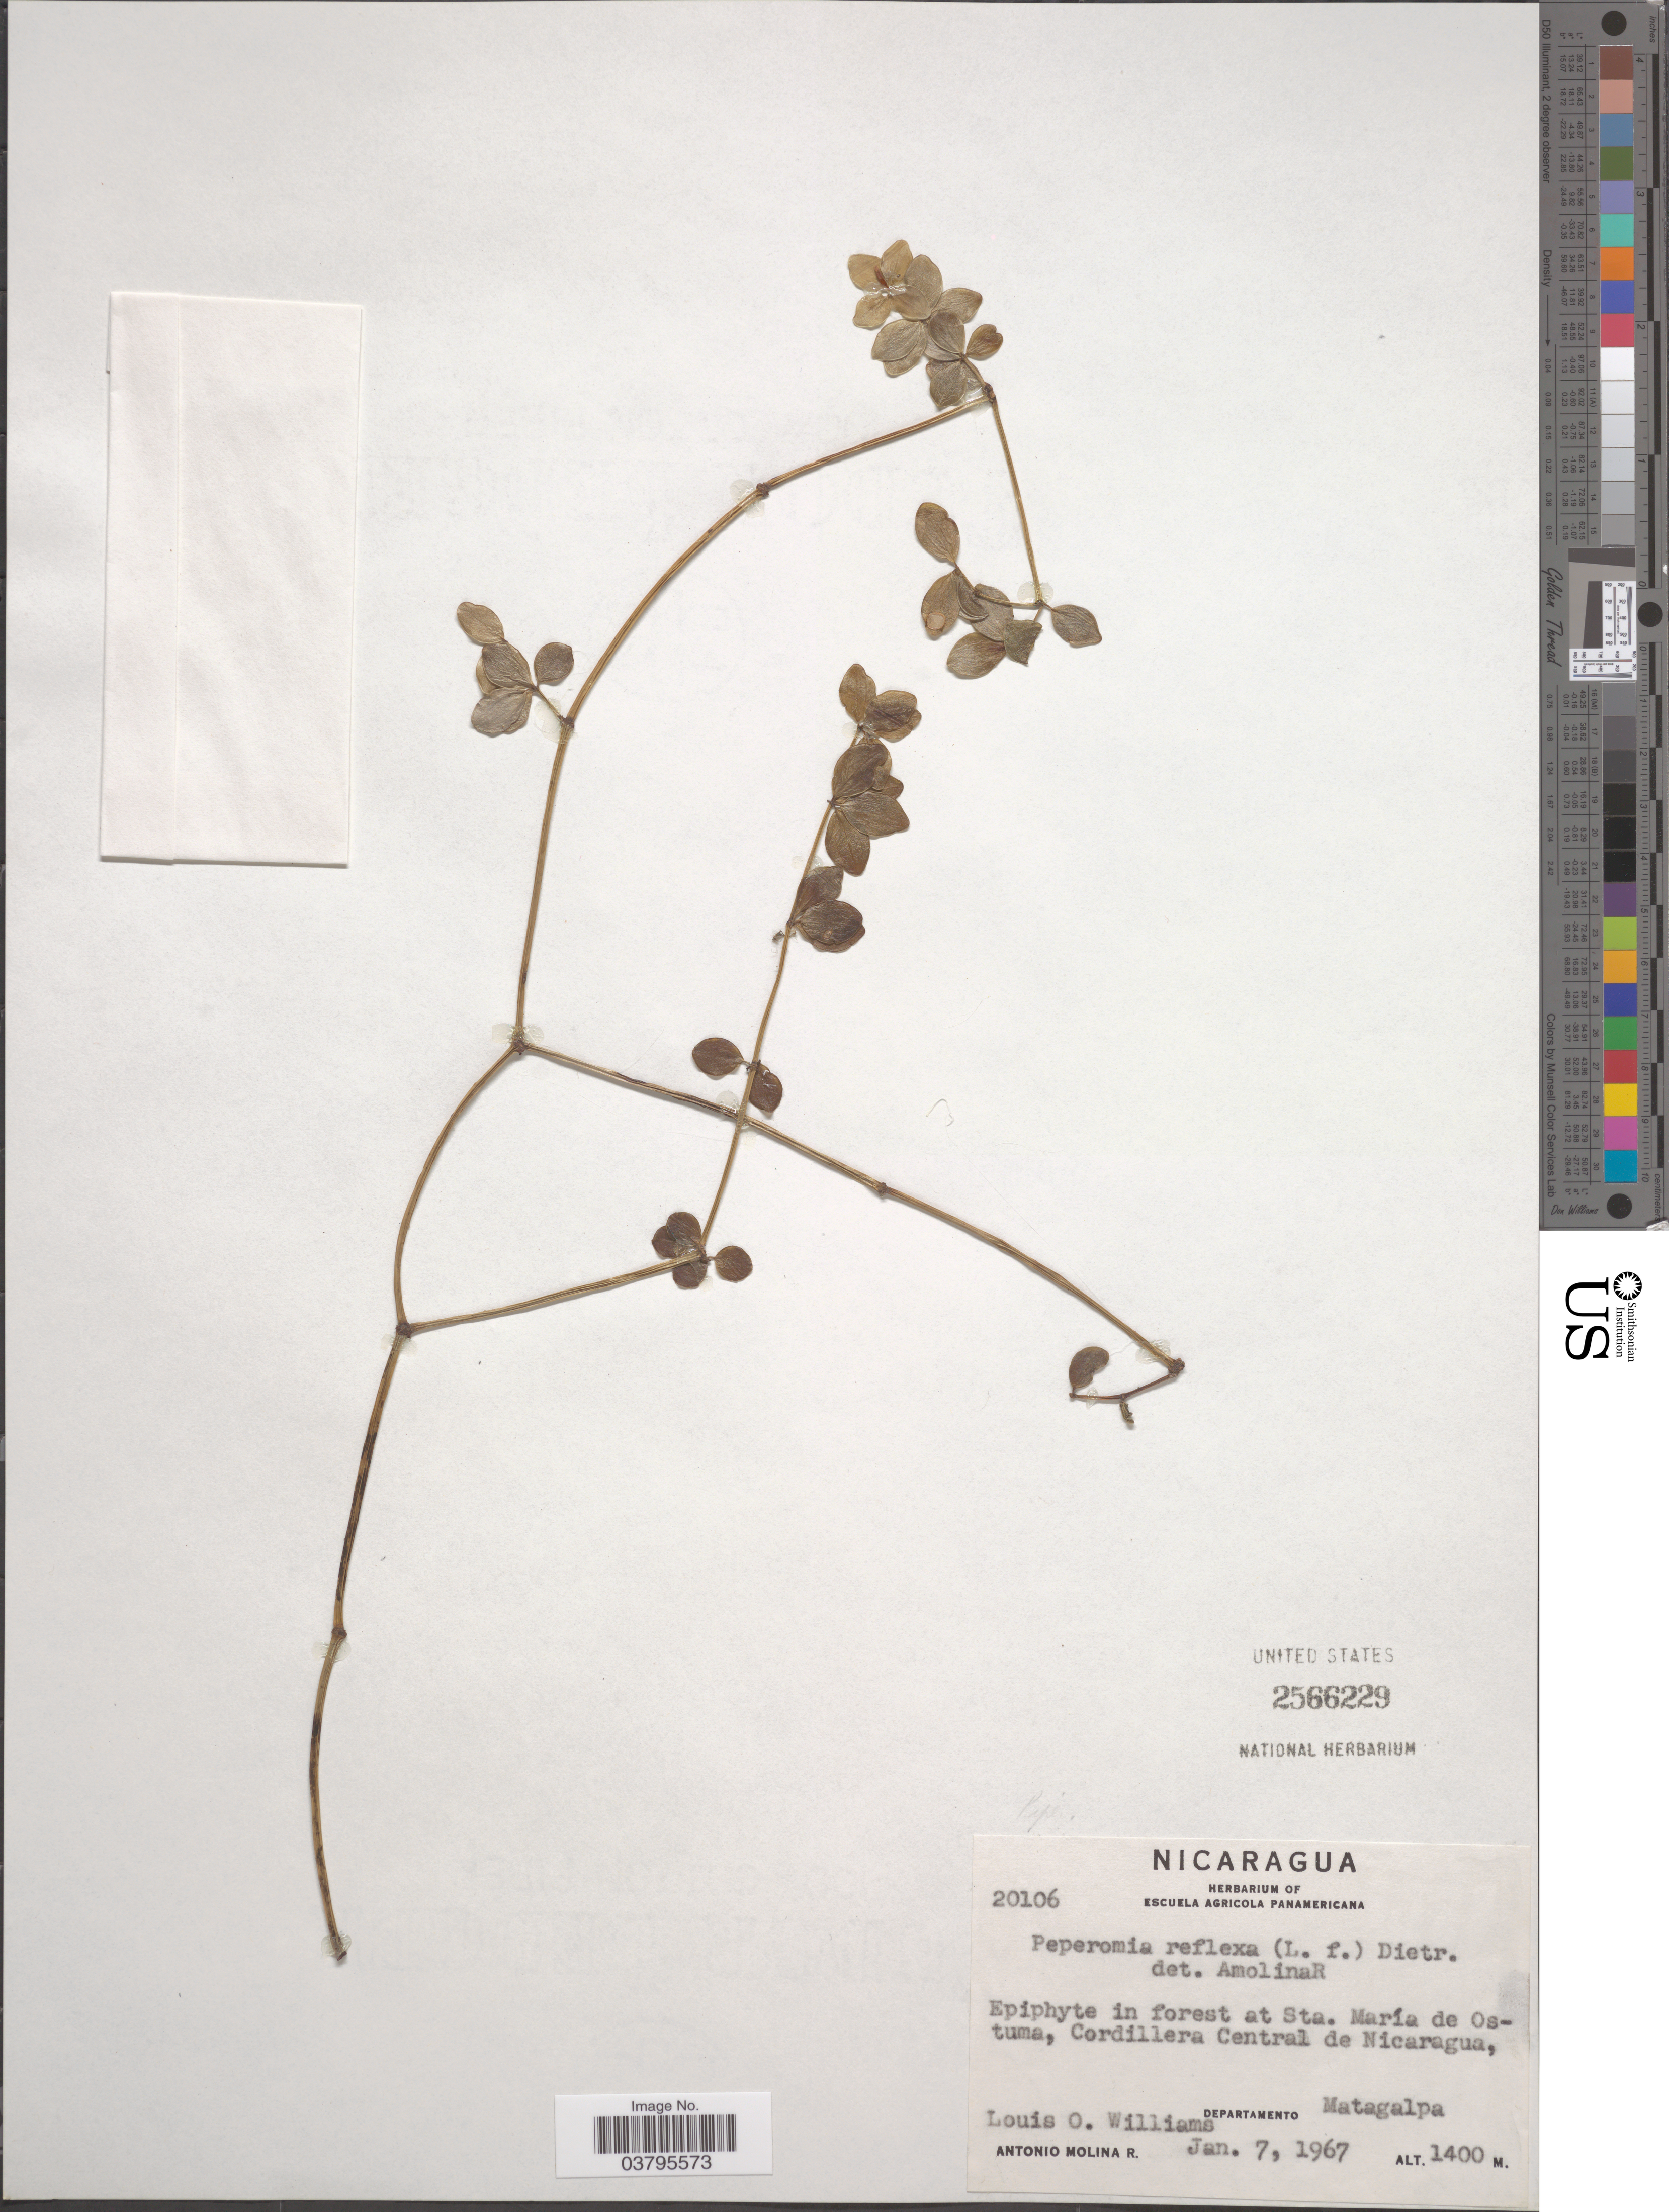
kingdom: Plantae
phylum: Tracheophyta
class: Magnoliopsida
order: Piperales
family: Piperaceae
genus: Peperomia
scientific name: Peperomia tetraphylla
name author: (G. Forst.) Hook. & Arn.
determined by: Jiménez, José Estaban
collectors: A. Molina R.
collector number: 20106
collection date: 1967-01-07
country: Nicaragua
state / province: Matagalpa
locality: At Sta. María de Ostuma, Cordillera Central de Nicaragua, Departamento Matagalpa.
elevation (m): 1400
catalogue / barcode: US 2566229